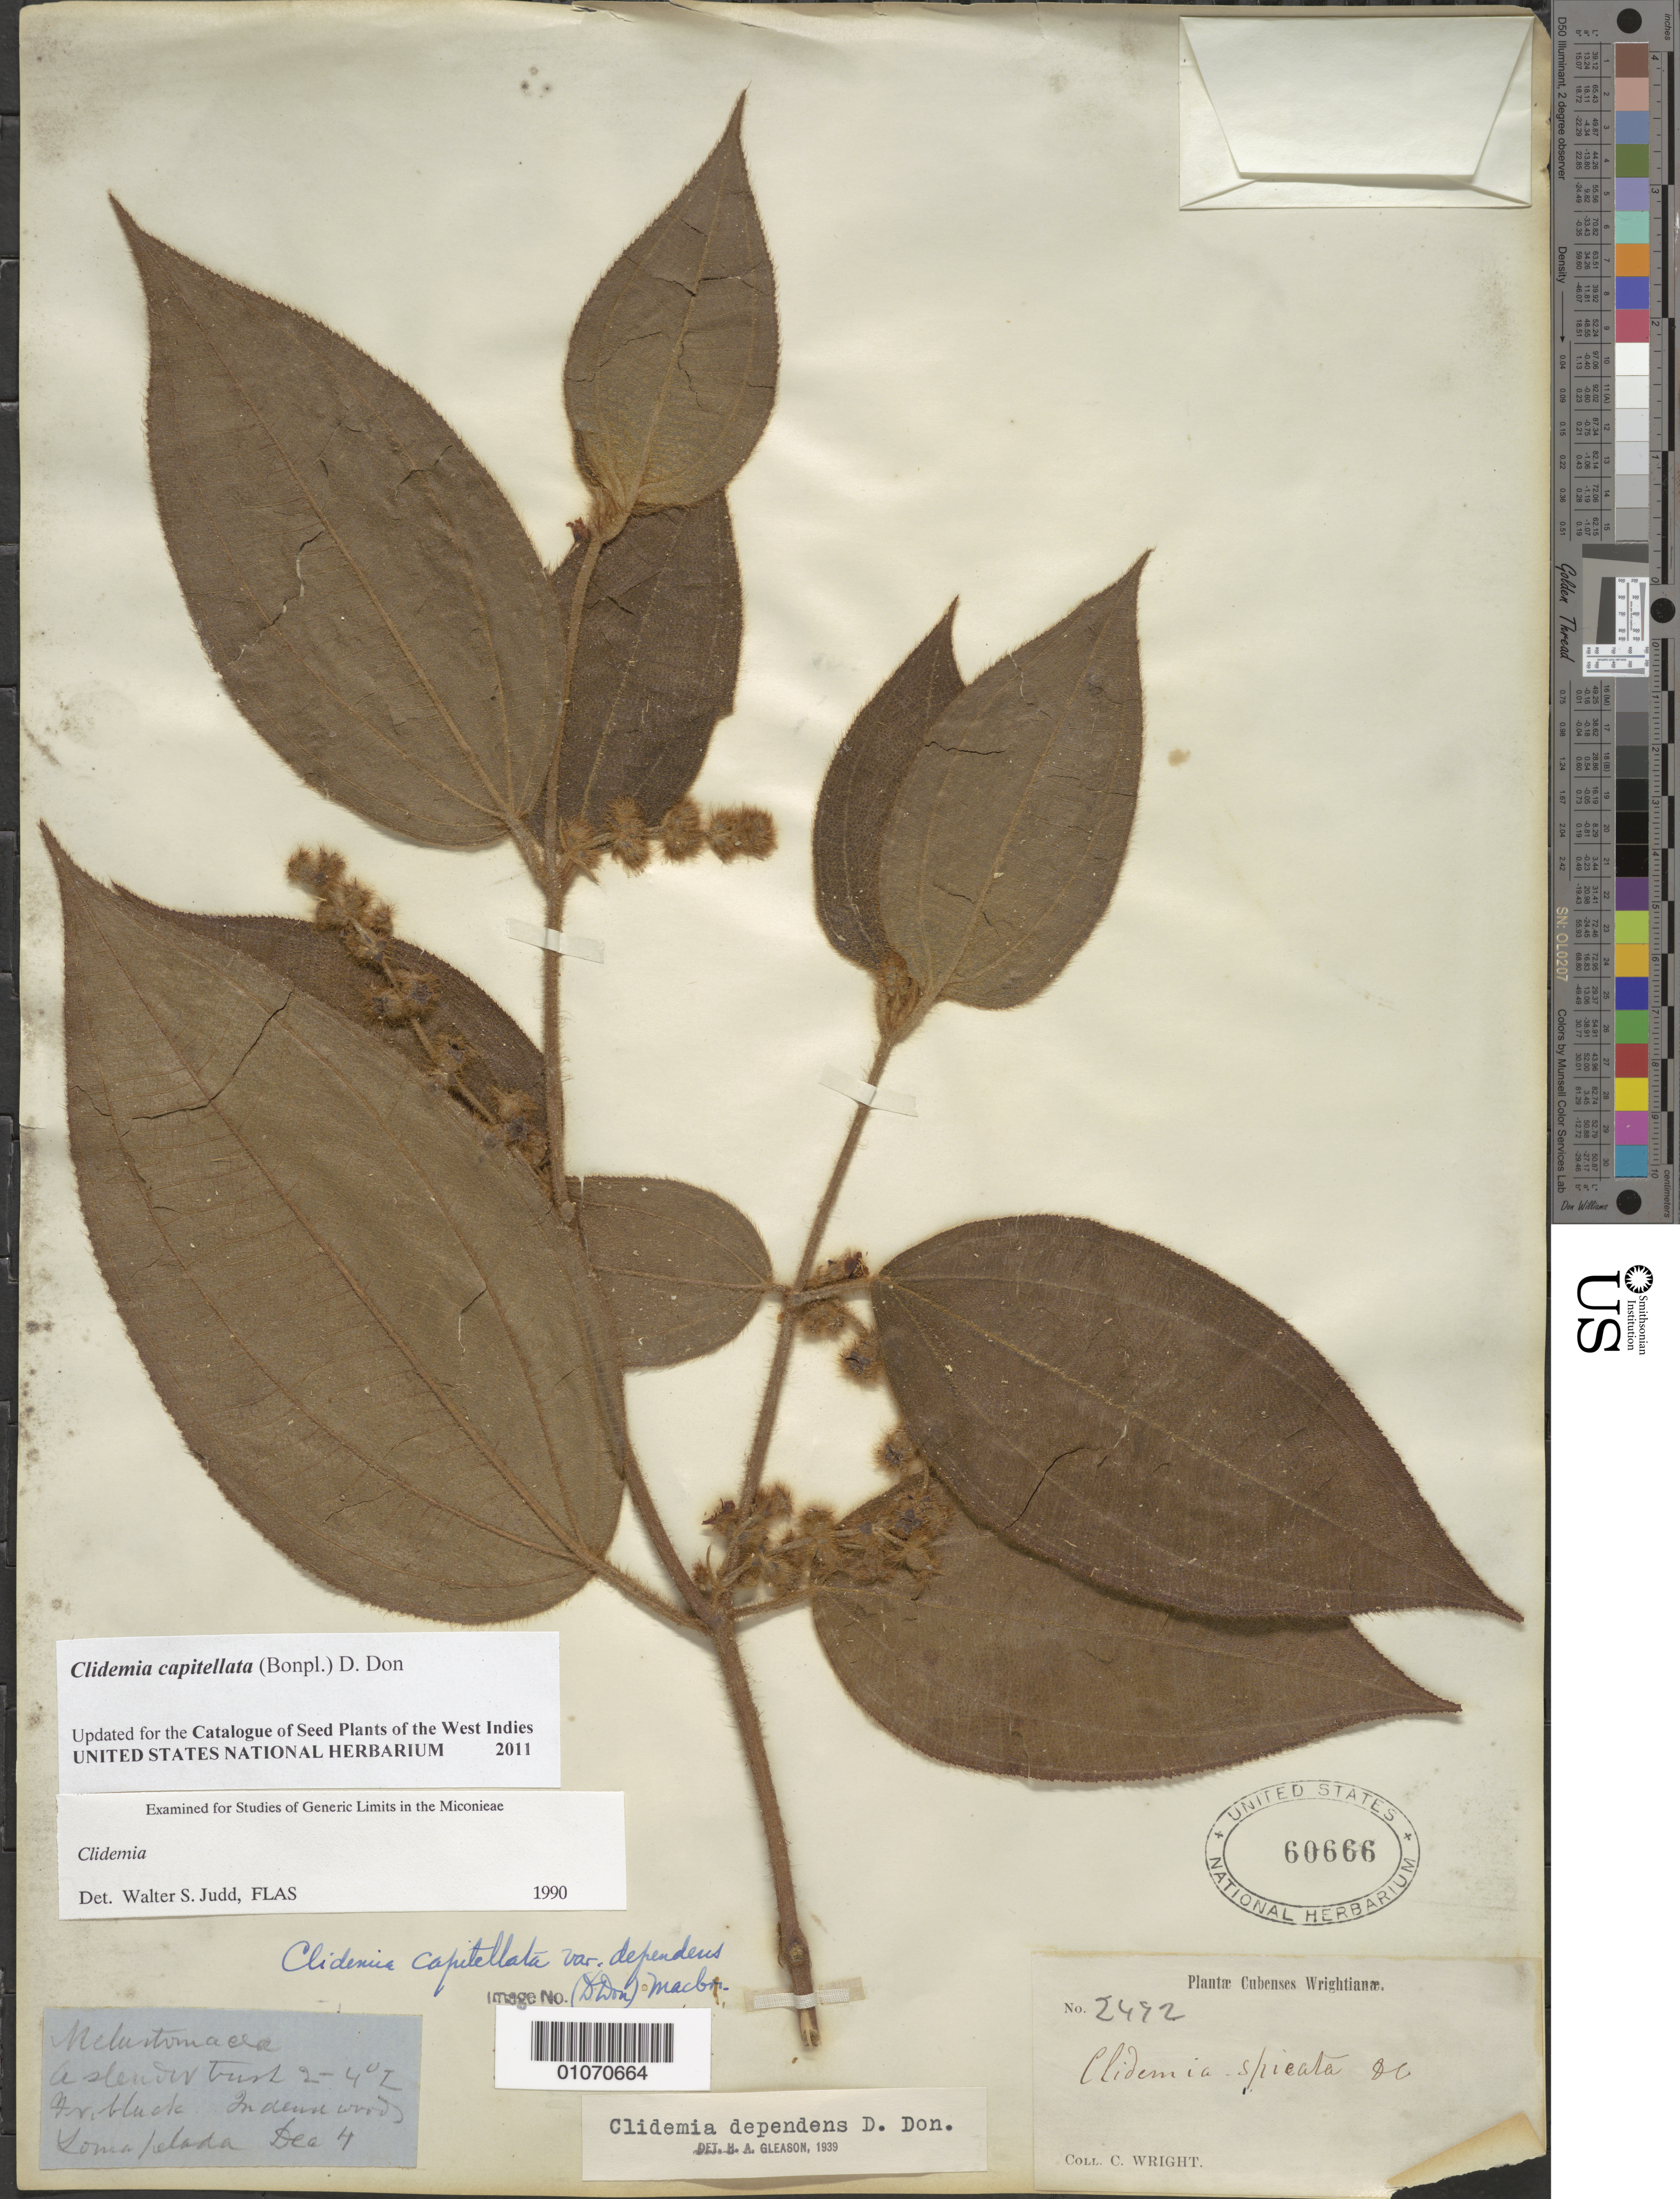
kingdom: Plantae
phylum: Tracheophyta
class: Magnoliopsida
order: Myrtales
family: Melastomataceae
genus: Clidemia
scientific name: Clidemia capitellata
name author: (Bonpl.) D. Don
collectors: C. Wright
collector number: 2492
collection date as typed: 04 Dec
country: Cuba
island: Cuba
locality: Loma Pelada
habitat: In dense woods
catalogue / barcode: US 60666